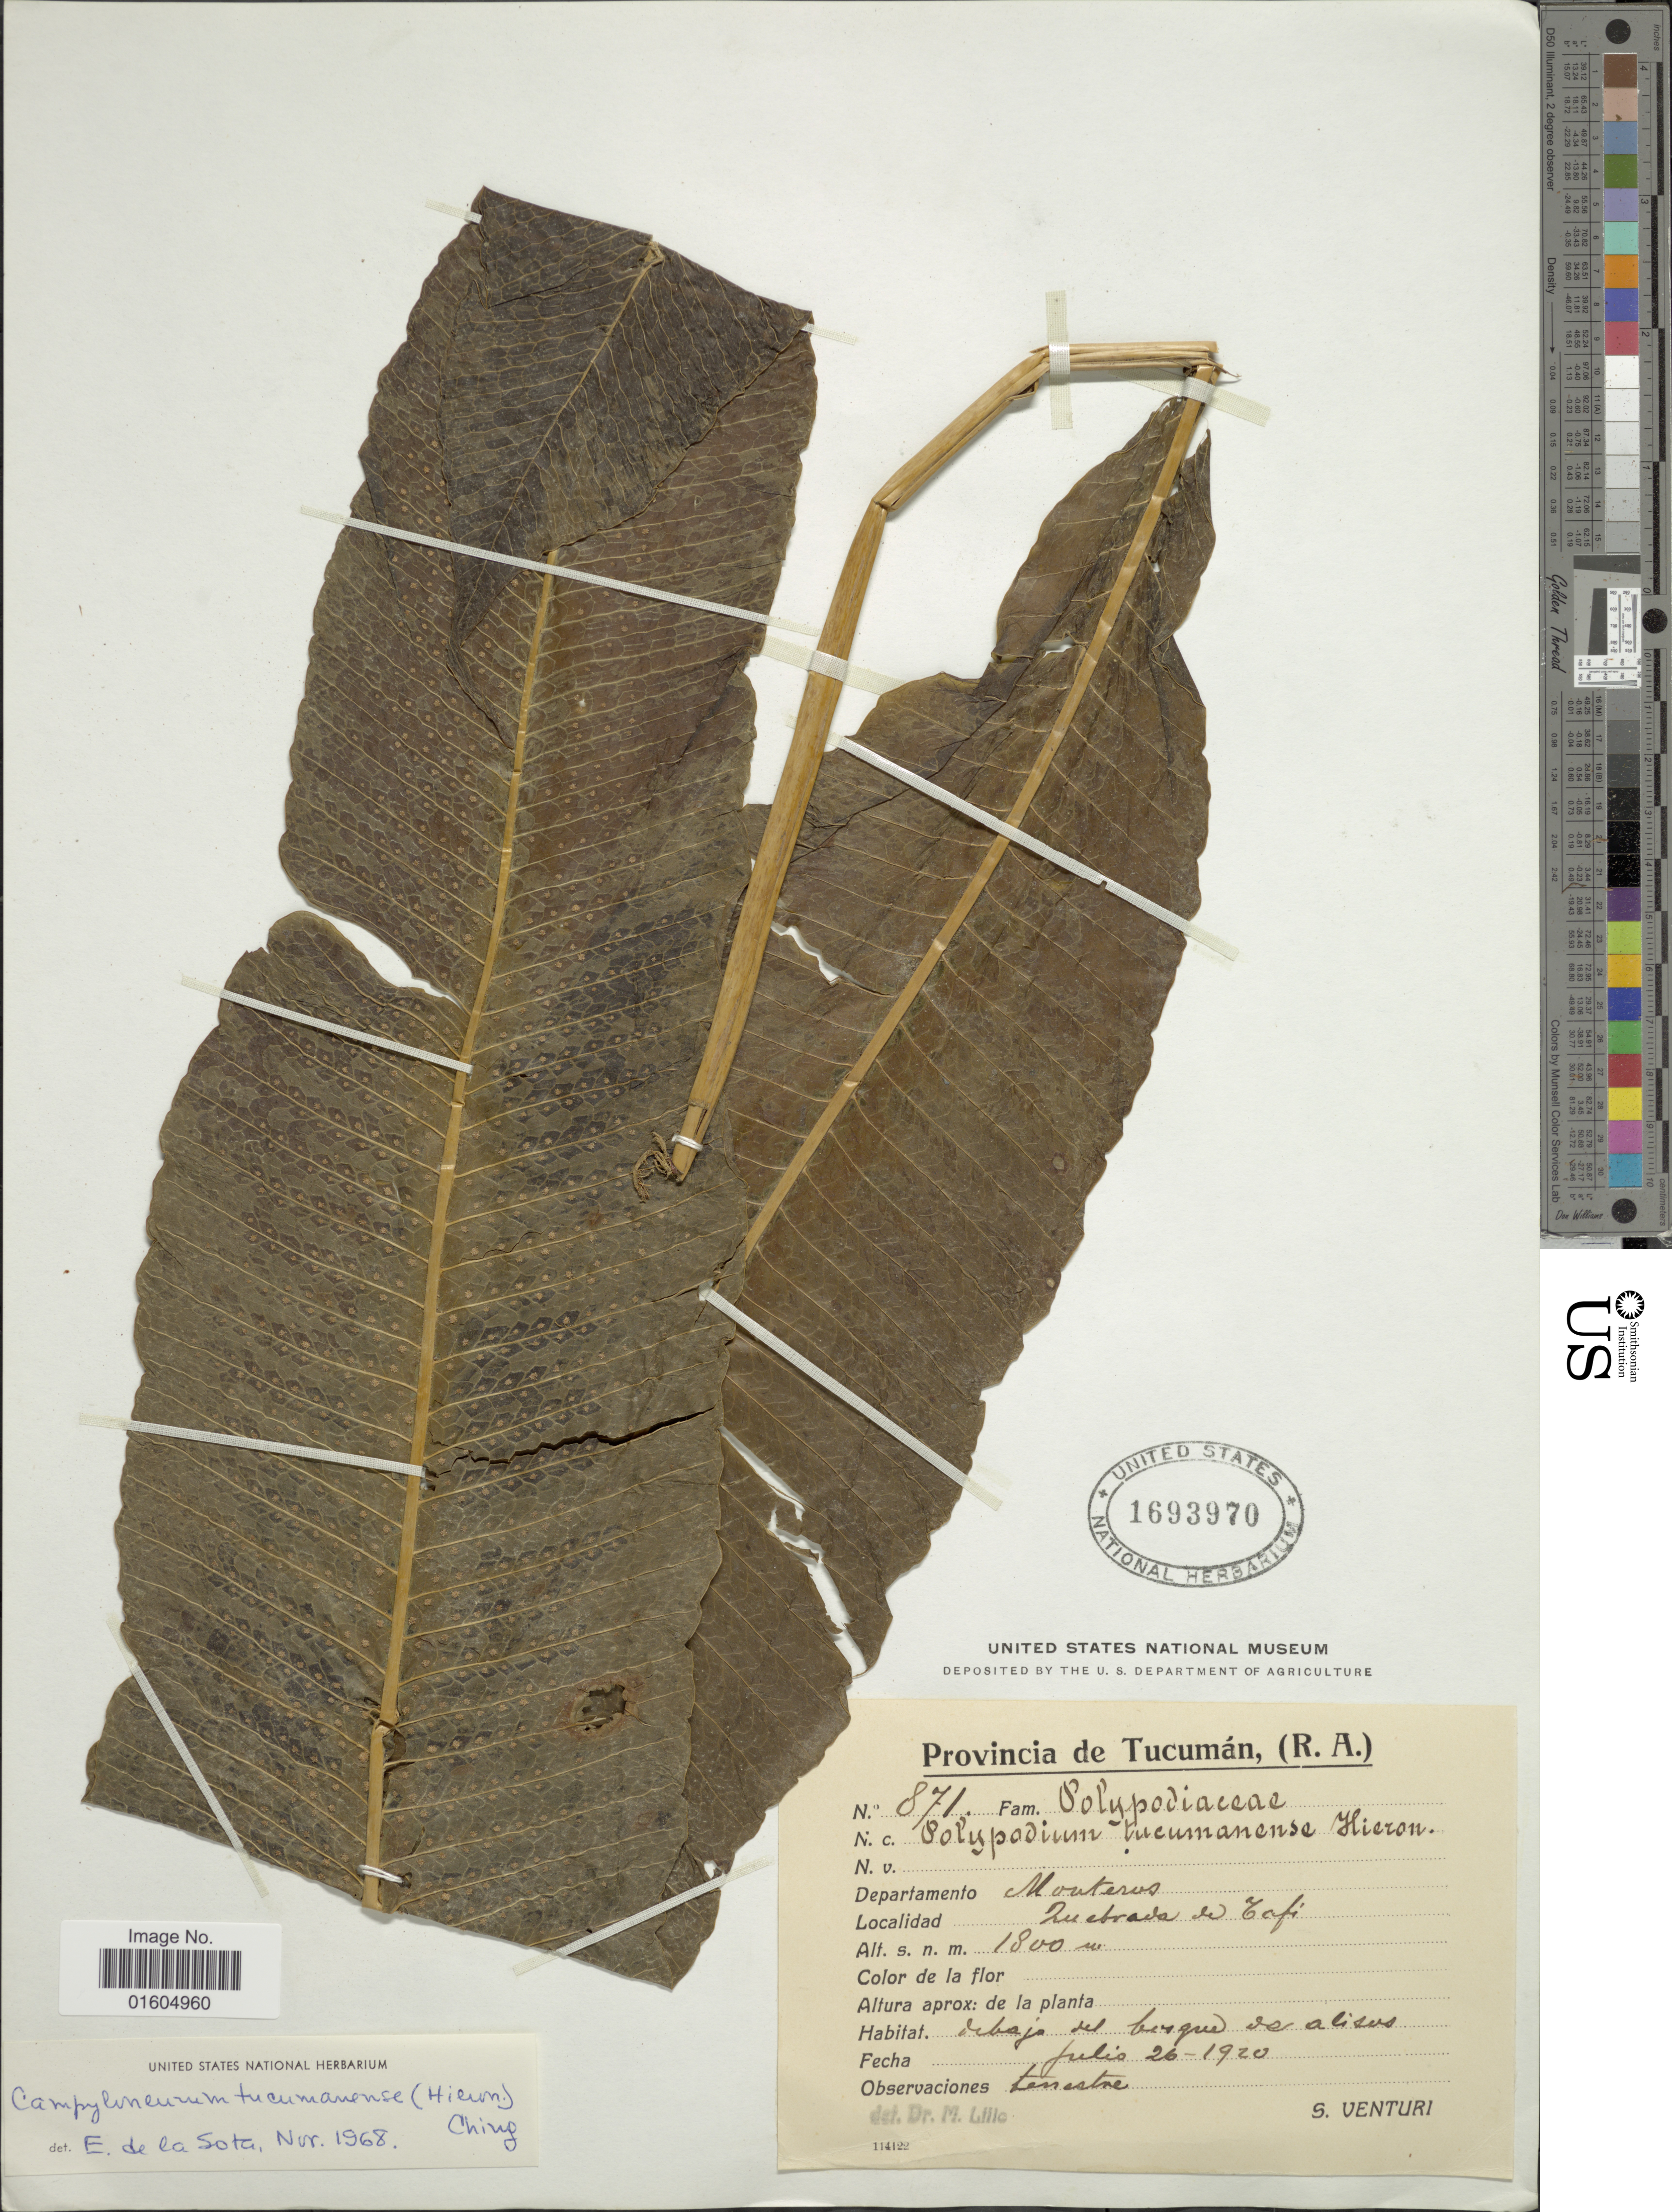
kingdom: Plantae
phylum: Tracheophyta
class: Polypodiopsida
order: Polypodiales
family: Polypodiaceae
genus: Campyloneurum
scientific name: Campyloneurum tucumanense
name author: (Hieron.) Ching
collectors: S. Venturi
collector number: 871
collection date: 1920-07-26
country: Argentina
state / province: Tucumán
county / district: Monteros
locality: Quebrada de Tafi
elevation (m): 1800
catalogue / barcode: US 1693970